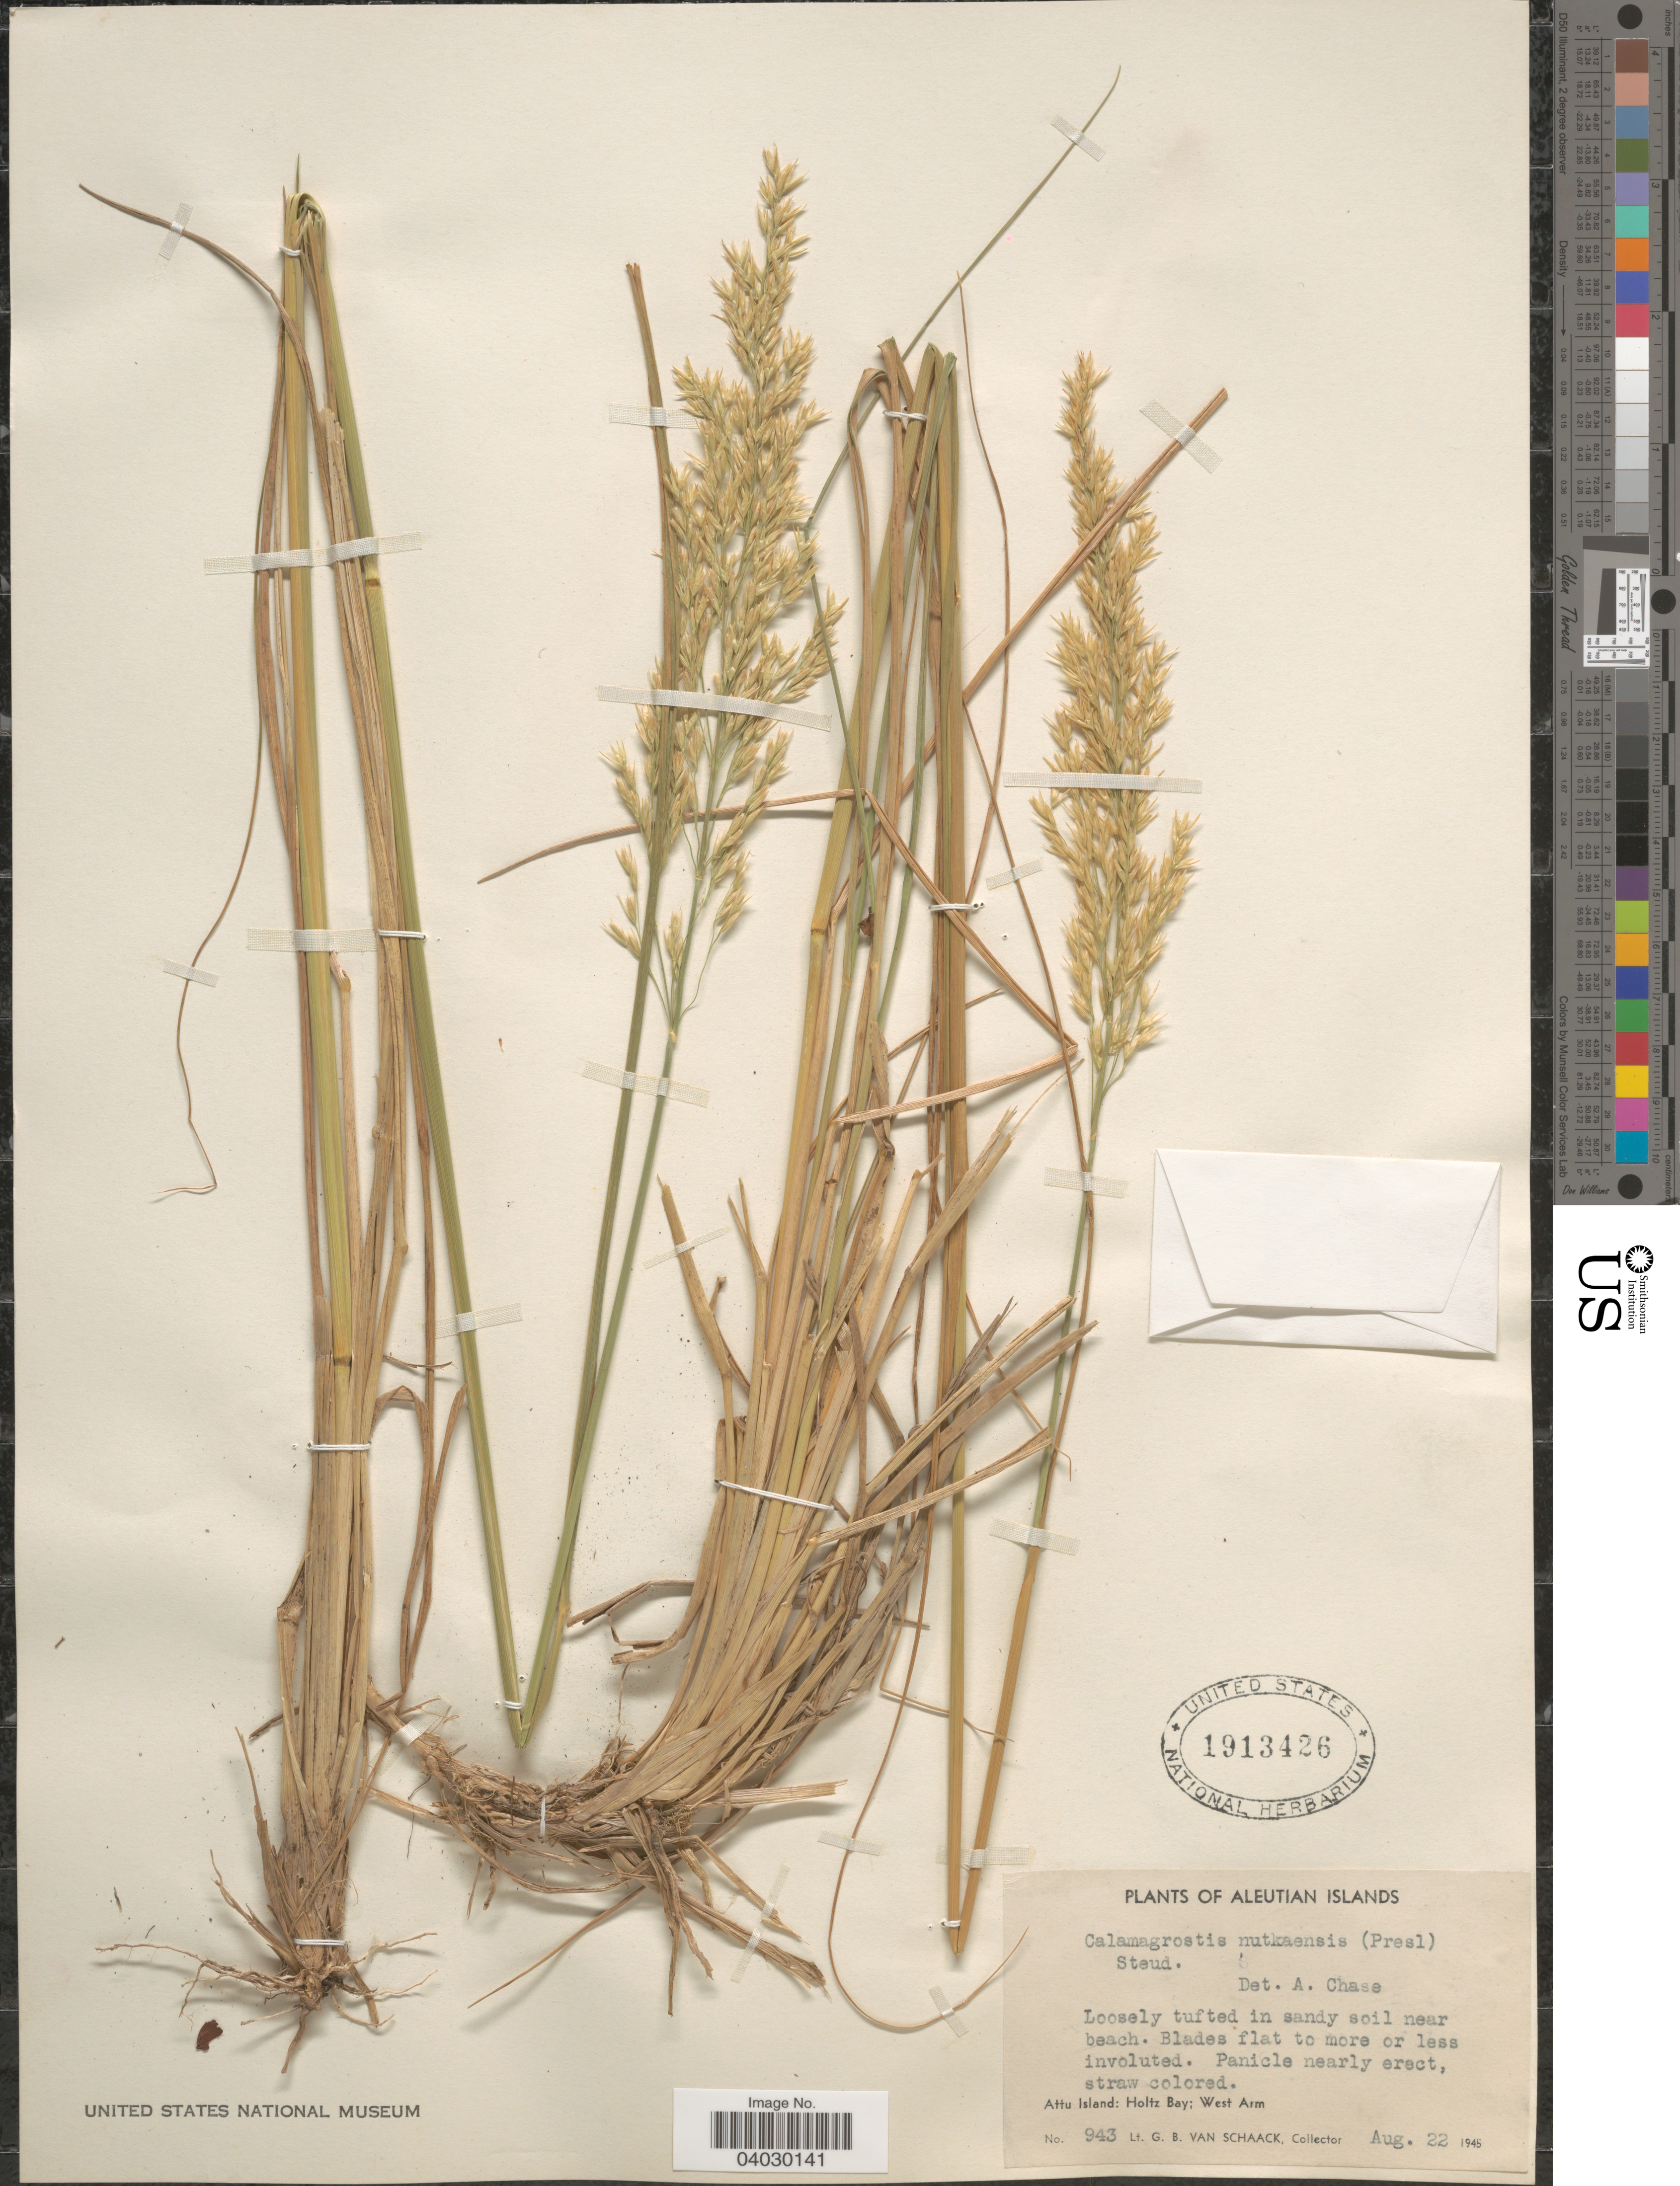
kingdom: Plantae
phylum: Tracheophyta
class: Liliopsida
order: Poales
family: Poaceae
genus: Calamagrostis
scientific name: Calamagrostis nutkaensis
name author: (J. Presl) Steud.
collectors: G. Van Schaack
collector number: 943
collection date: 1945-08-22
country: United States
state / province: Alaska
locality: Aleutian Islands. Attu Island: Holtz Bay; West Arm.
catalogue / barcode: US 1913426